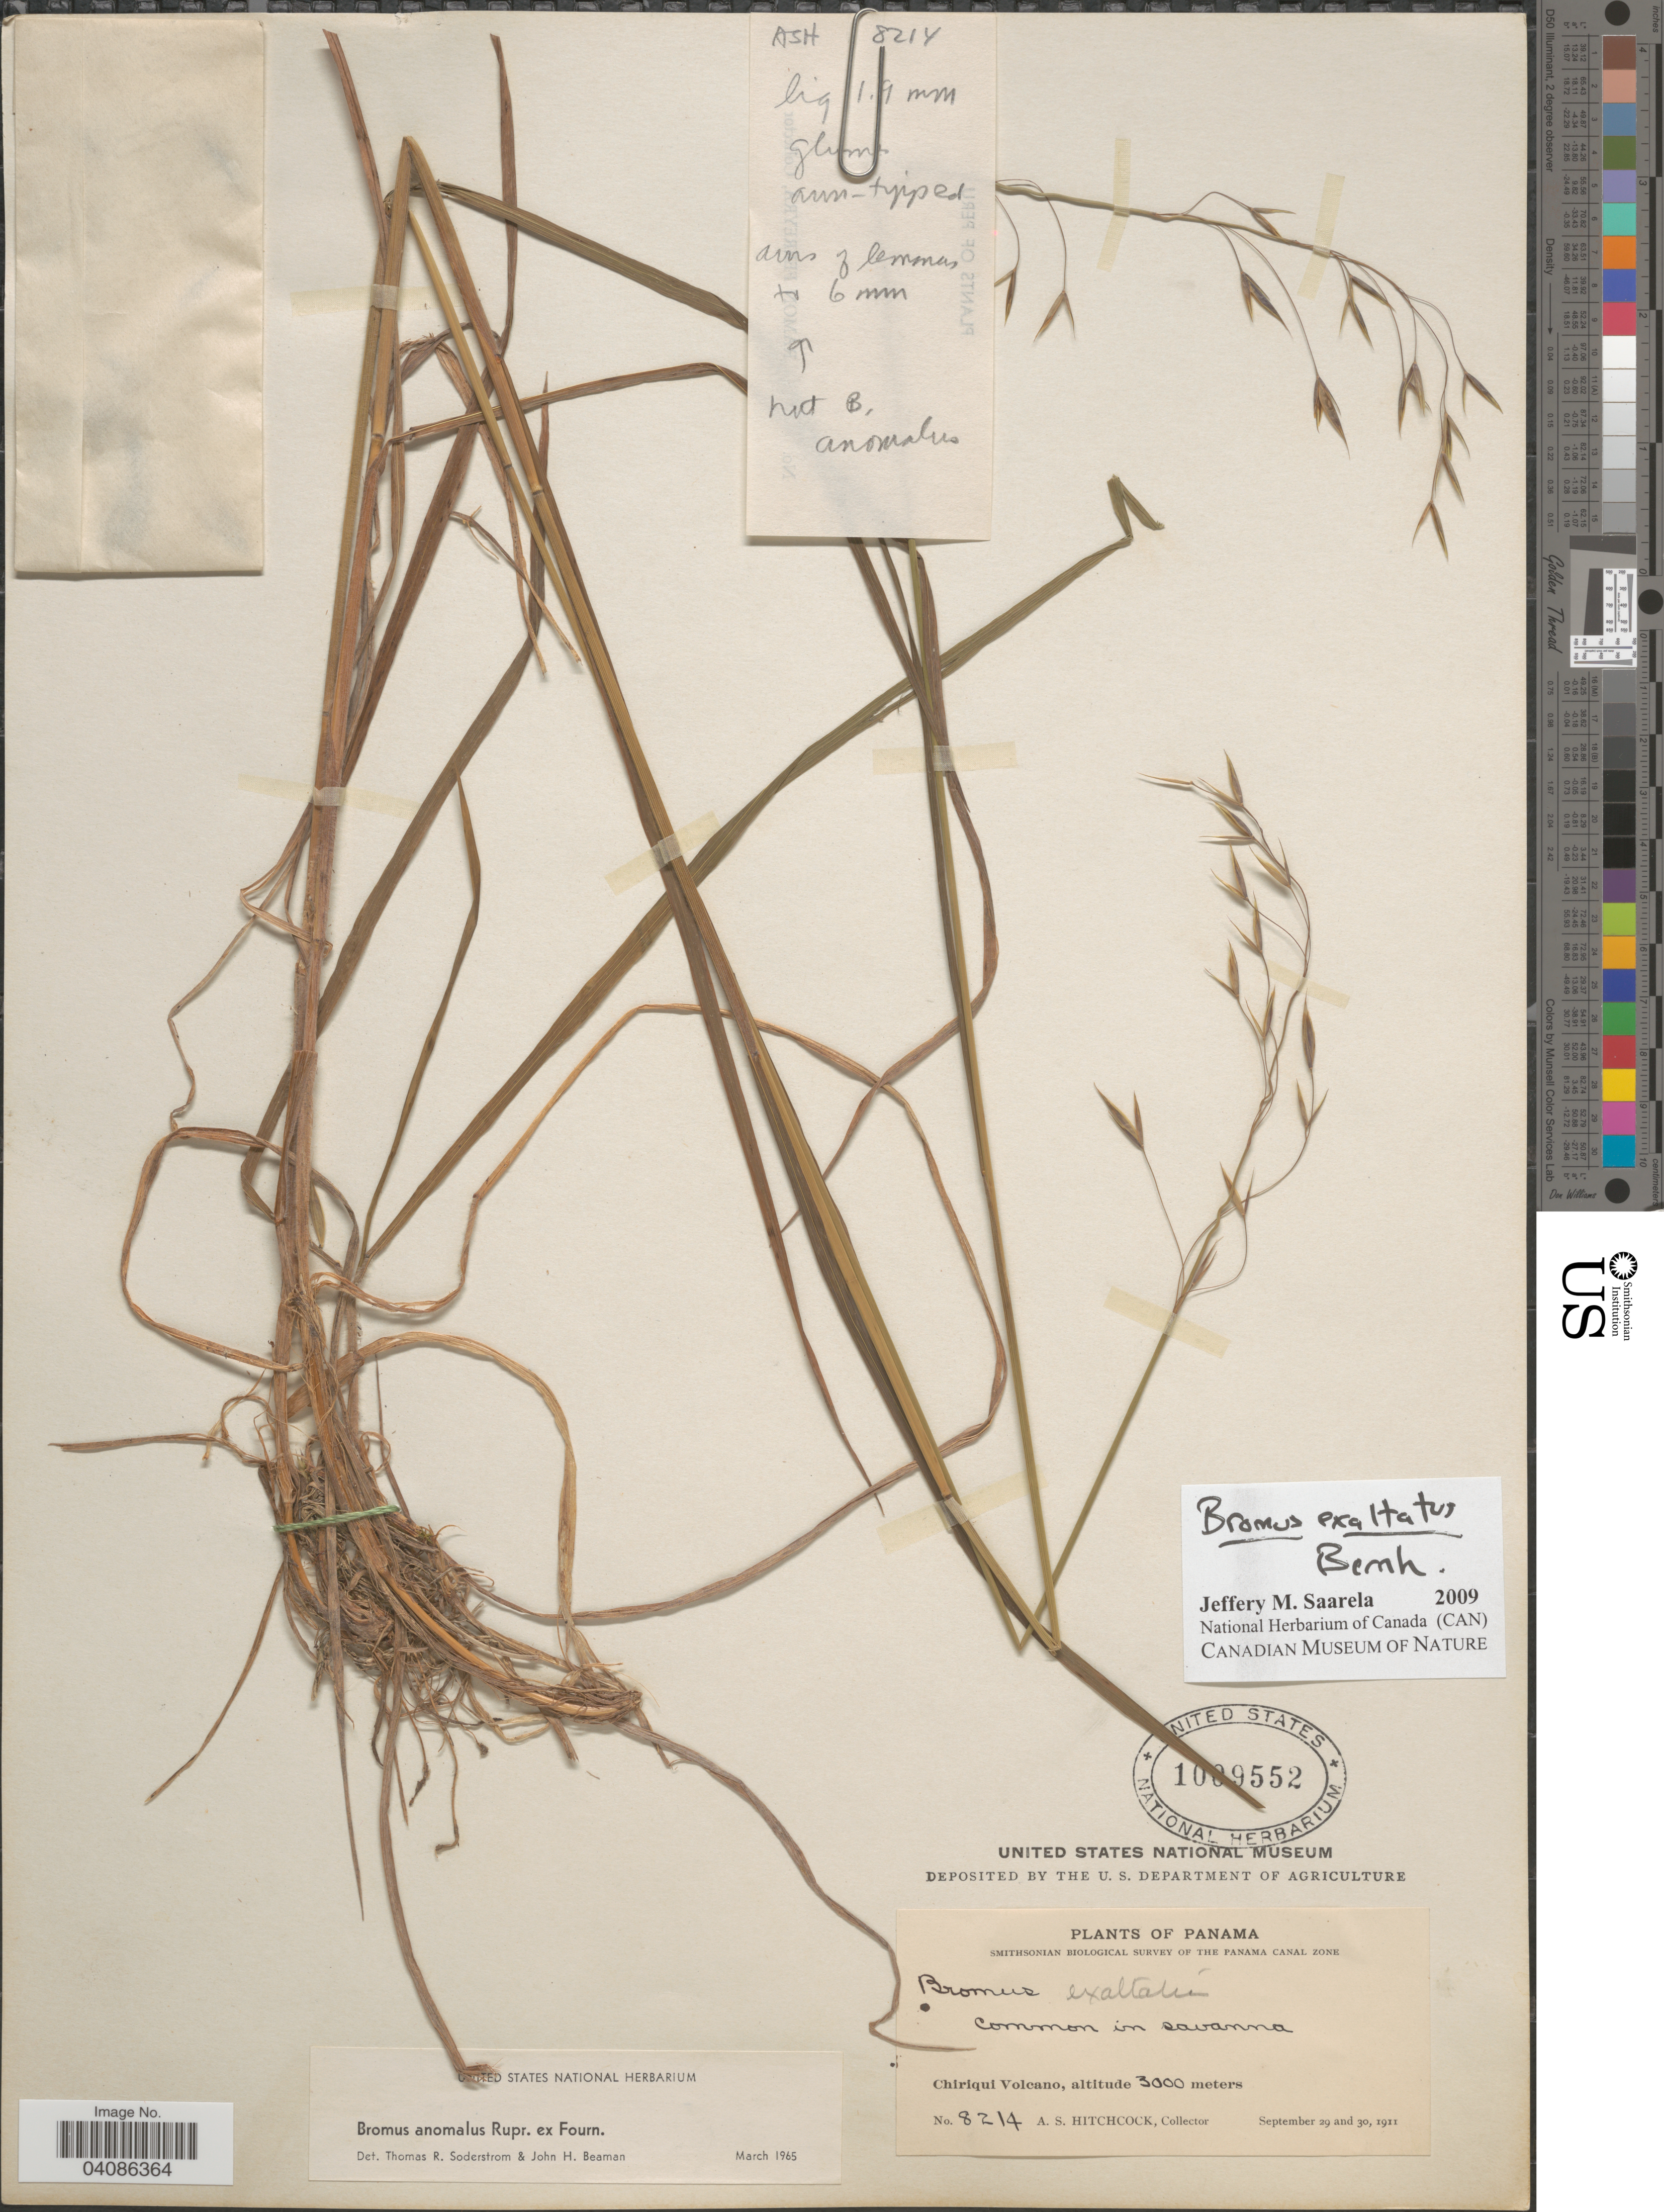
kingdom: Plantae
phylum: Tracheophyta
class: Liliopsida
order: Poales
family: Poaceae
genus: Bromus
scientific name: Bromus exaltatus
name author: Bernhardi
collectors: A. S. Hitchcock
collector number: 8214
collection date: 1911-09-29/1911-09-30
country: Panama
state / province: Chiriqui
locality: Smithsonian Biological Survey of the Panama Canal Zone. Common in savanna. Chiriqui Volcano.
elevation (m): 3000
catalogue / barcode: US 1009552